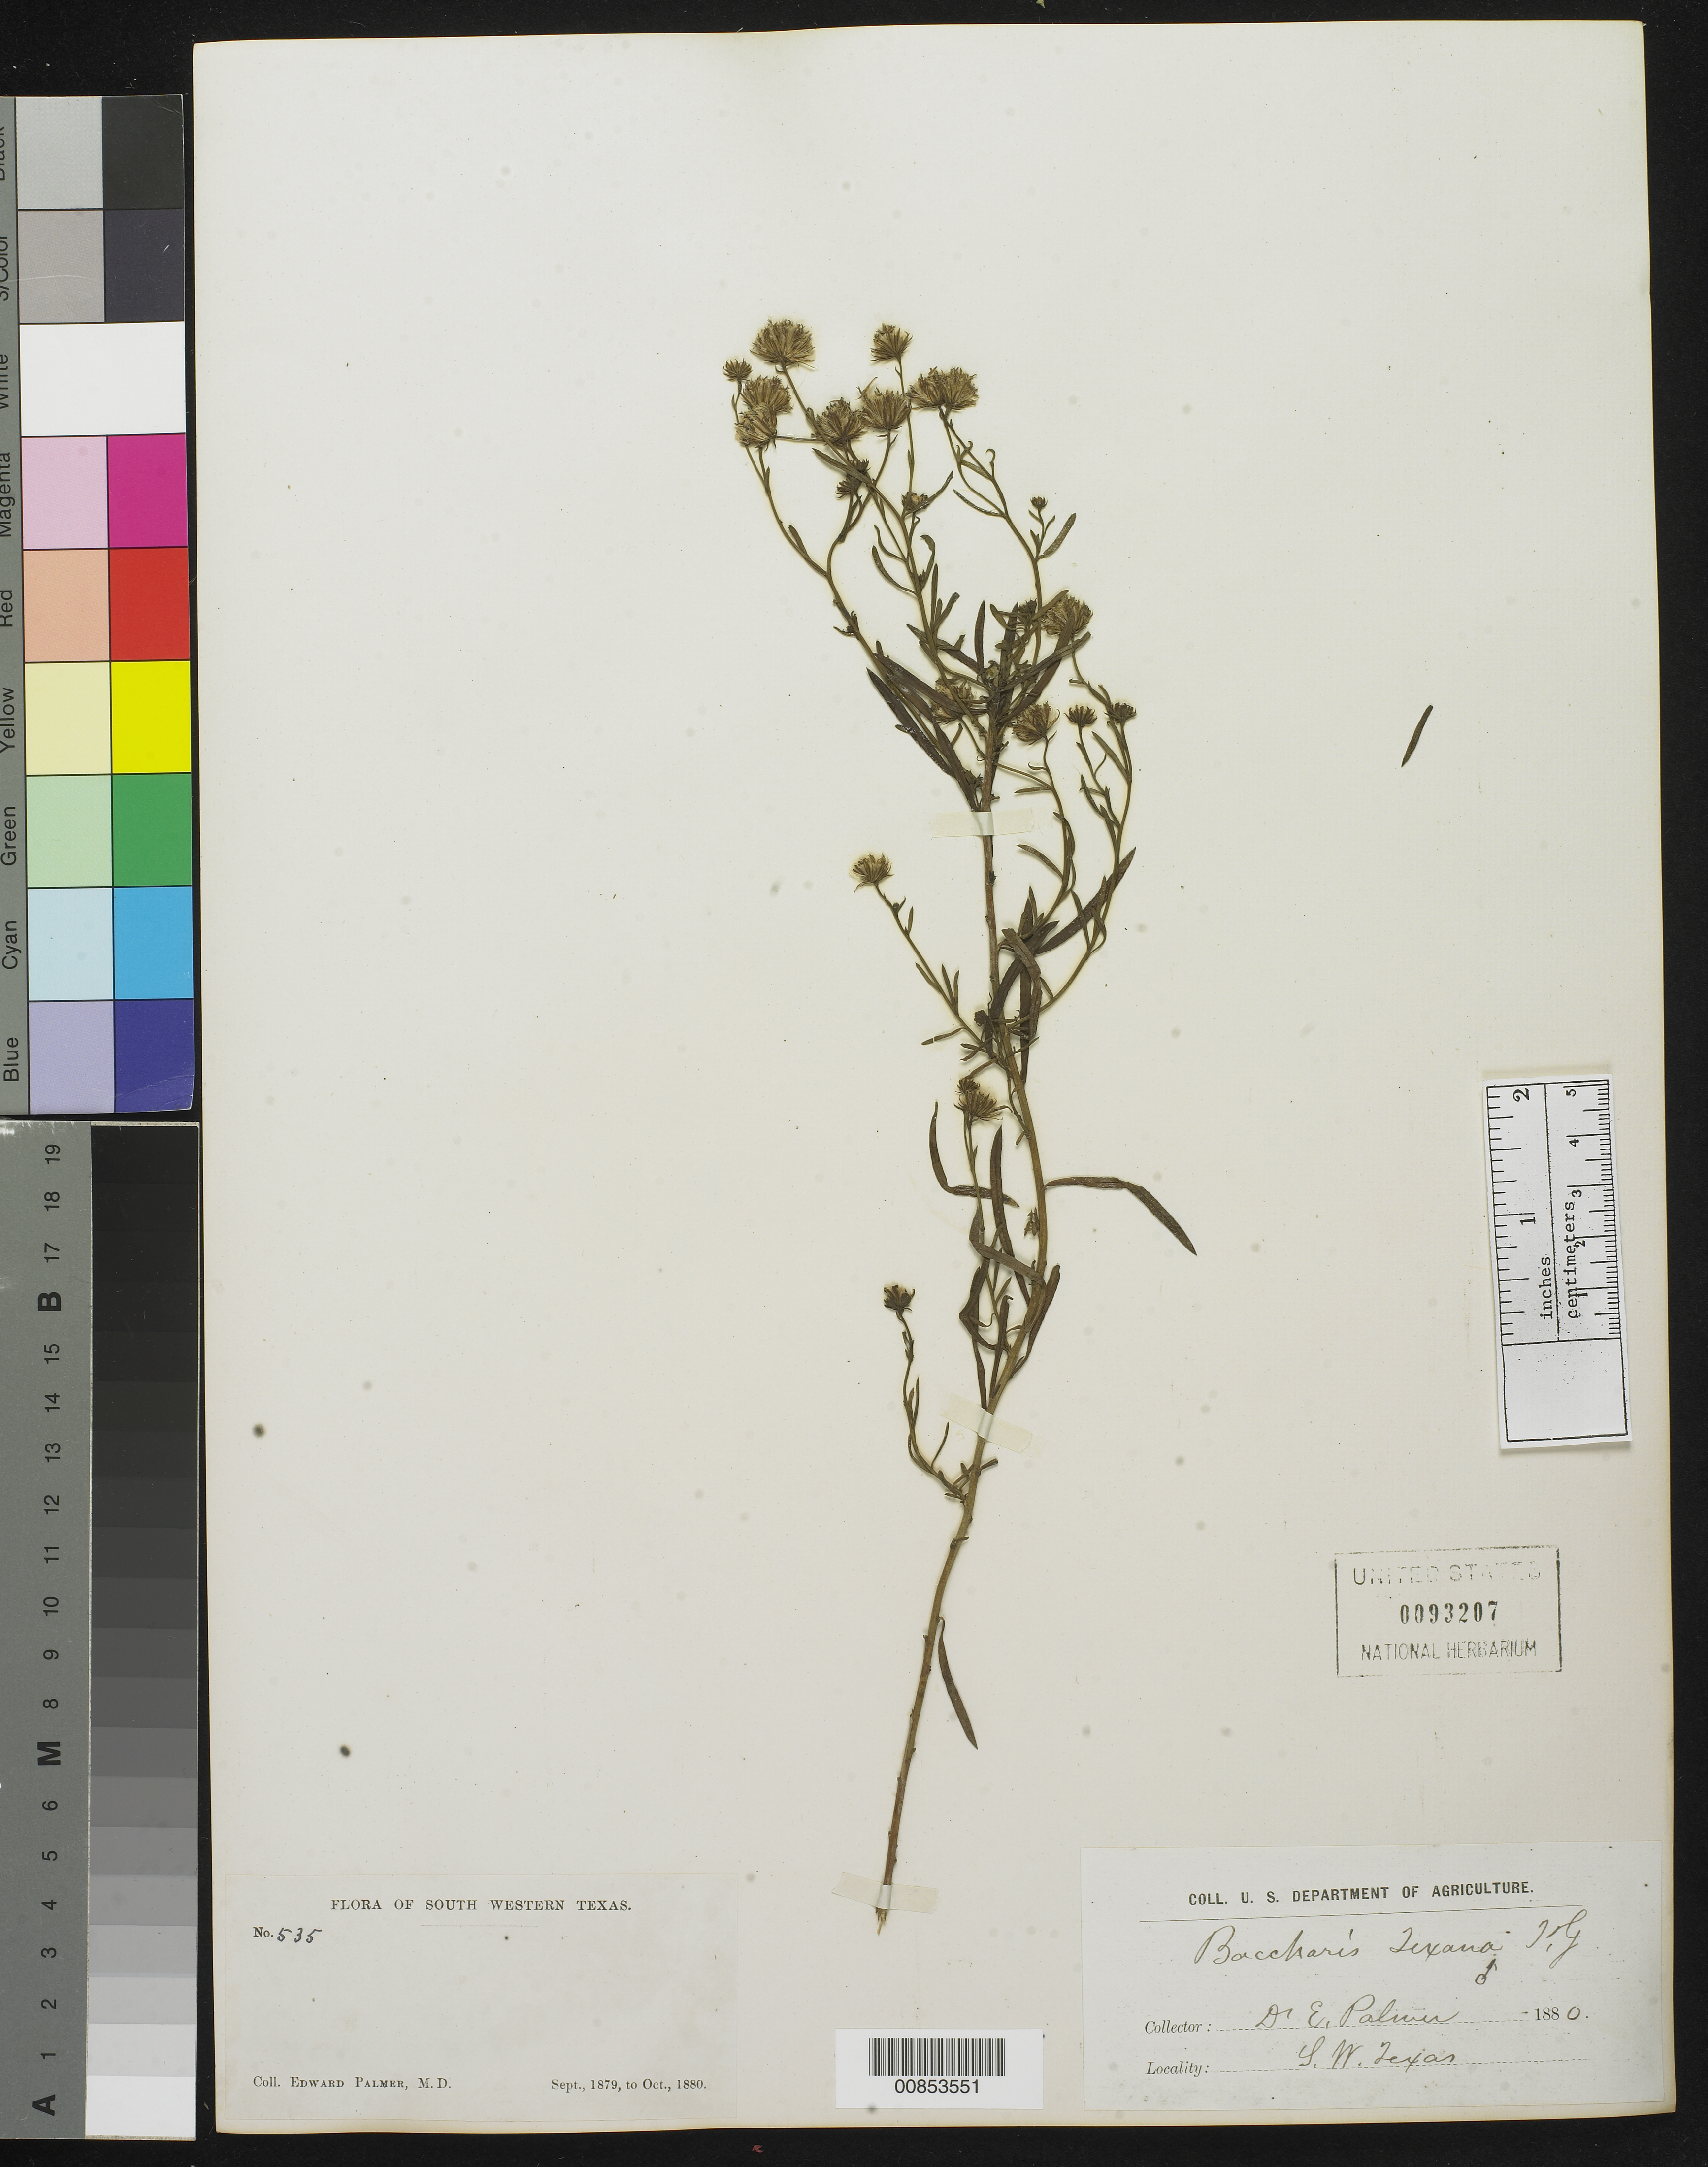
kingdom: Plantae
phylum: Tracheophyta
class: Magnoliopsida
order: Asterales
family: Asteraceae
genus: Baccharis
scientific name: Baccharis texana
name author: (Torr.) A. Gray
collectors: E. Palmer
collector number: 535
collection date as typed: Sep 1879 to -- Oct 1880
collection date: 1879-09/1880-10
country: United States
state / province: Texas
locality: South Western Texas.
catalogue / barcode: US 93207